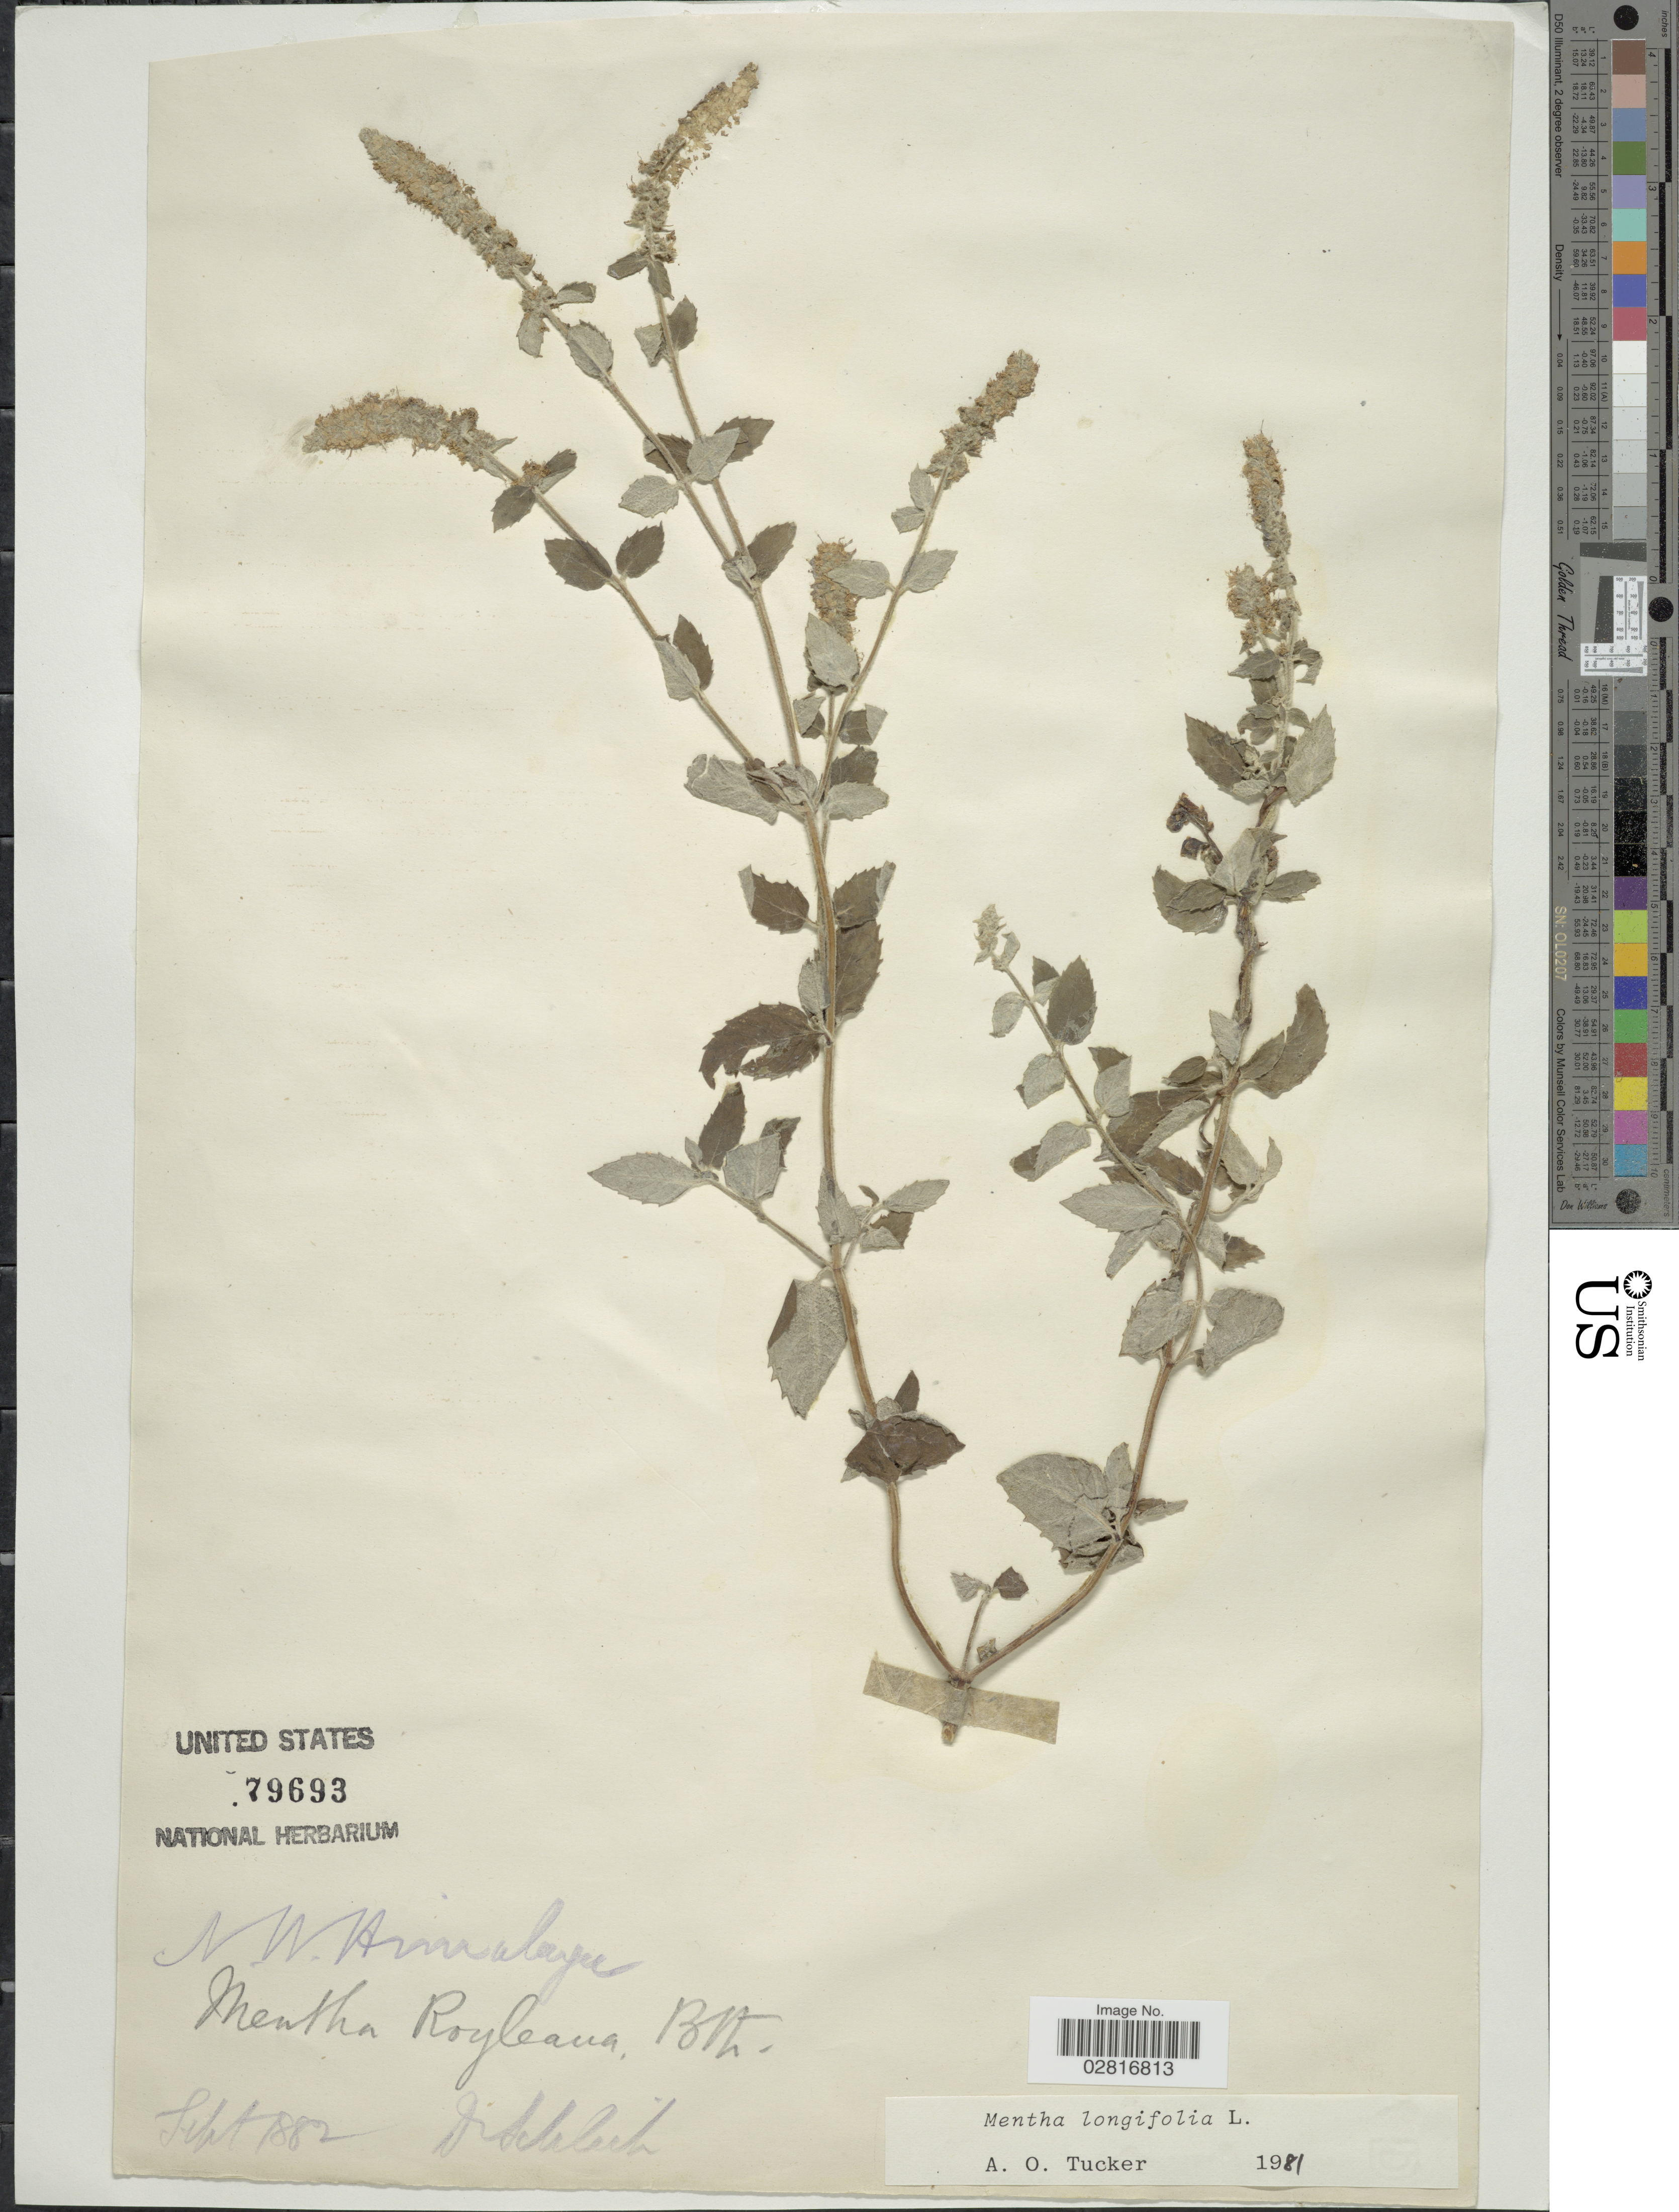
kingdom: Plantae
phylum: Tracheophyta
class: Magnoliopsida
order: Lamiales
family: Lamiaceae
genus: Mentha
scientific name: Mentha longifolia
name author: (L.) L.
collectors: Schlech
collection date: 1882-09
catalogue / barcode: US 79693